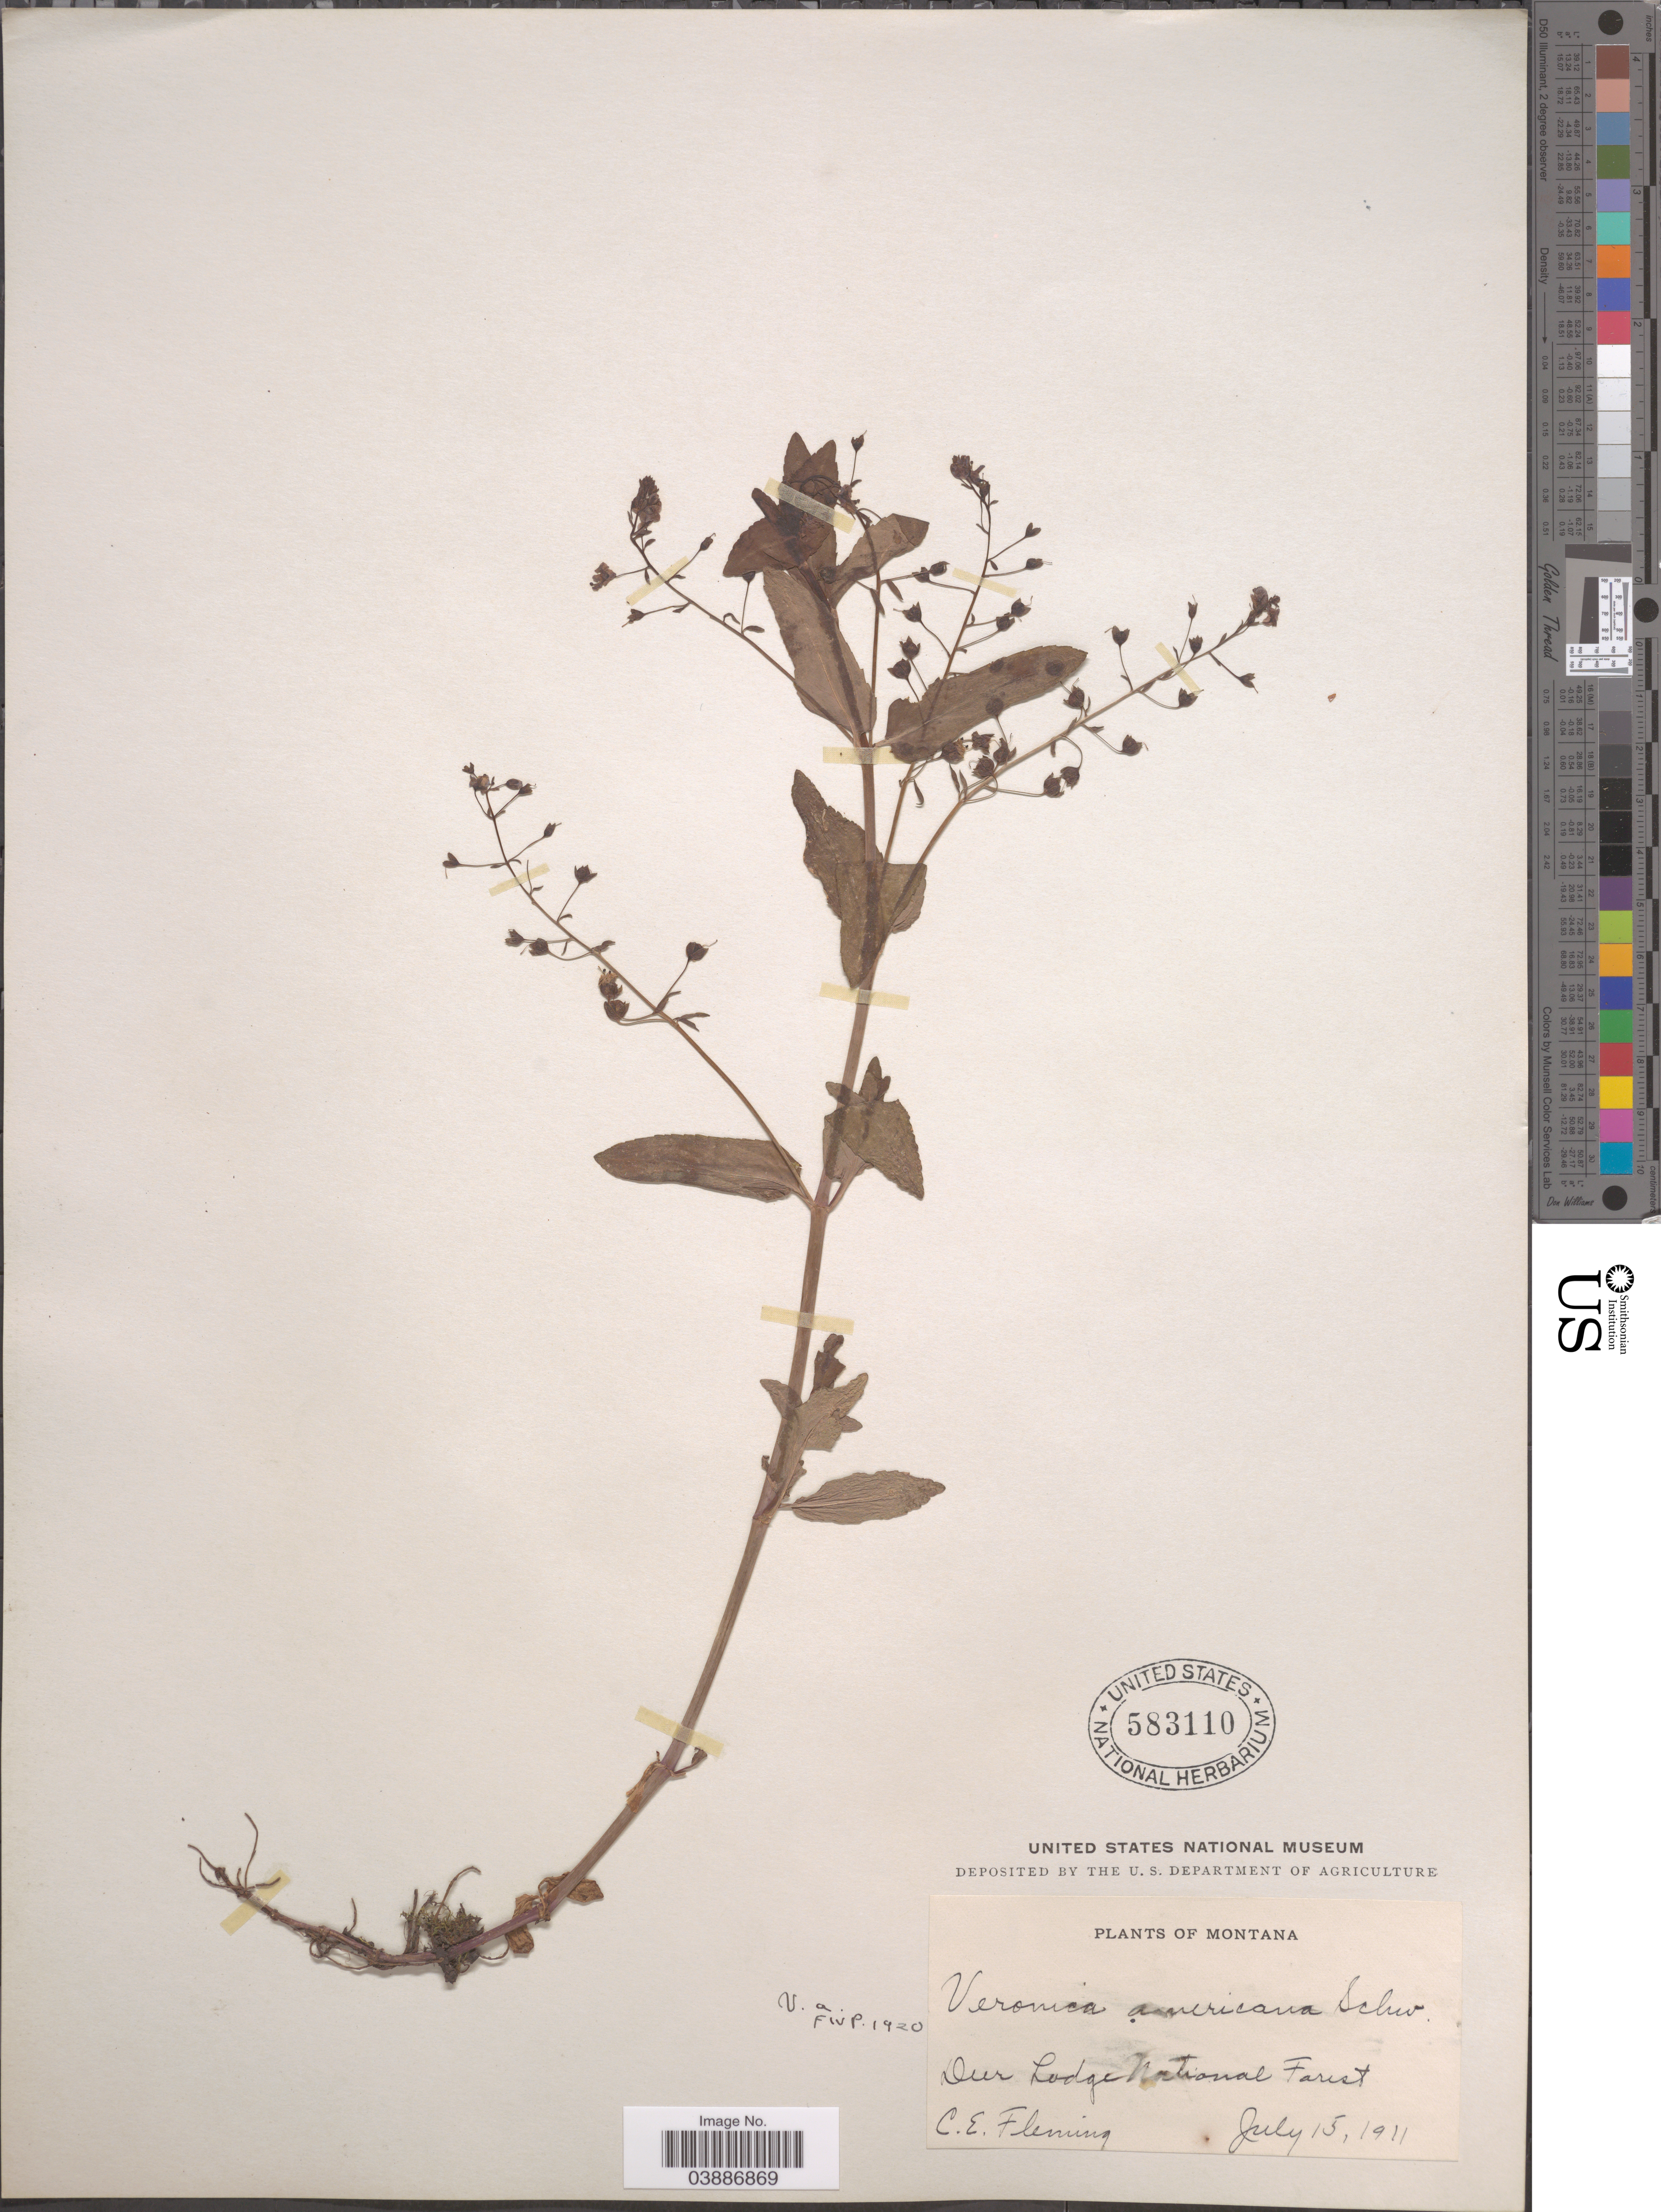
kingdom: Plantae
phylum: Tracheophyta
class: Magnoliopsida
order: Lamiales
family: Plantaginaceae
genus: Veronica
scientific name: Veronica americana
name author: Schwein. ex Benth.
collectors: C. Fleming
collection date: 1911-07-15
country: United States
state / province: Montana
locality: Deer Lodge National Forest.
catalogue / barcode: US 583110